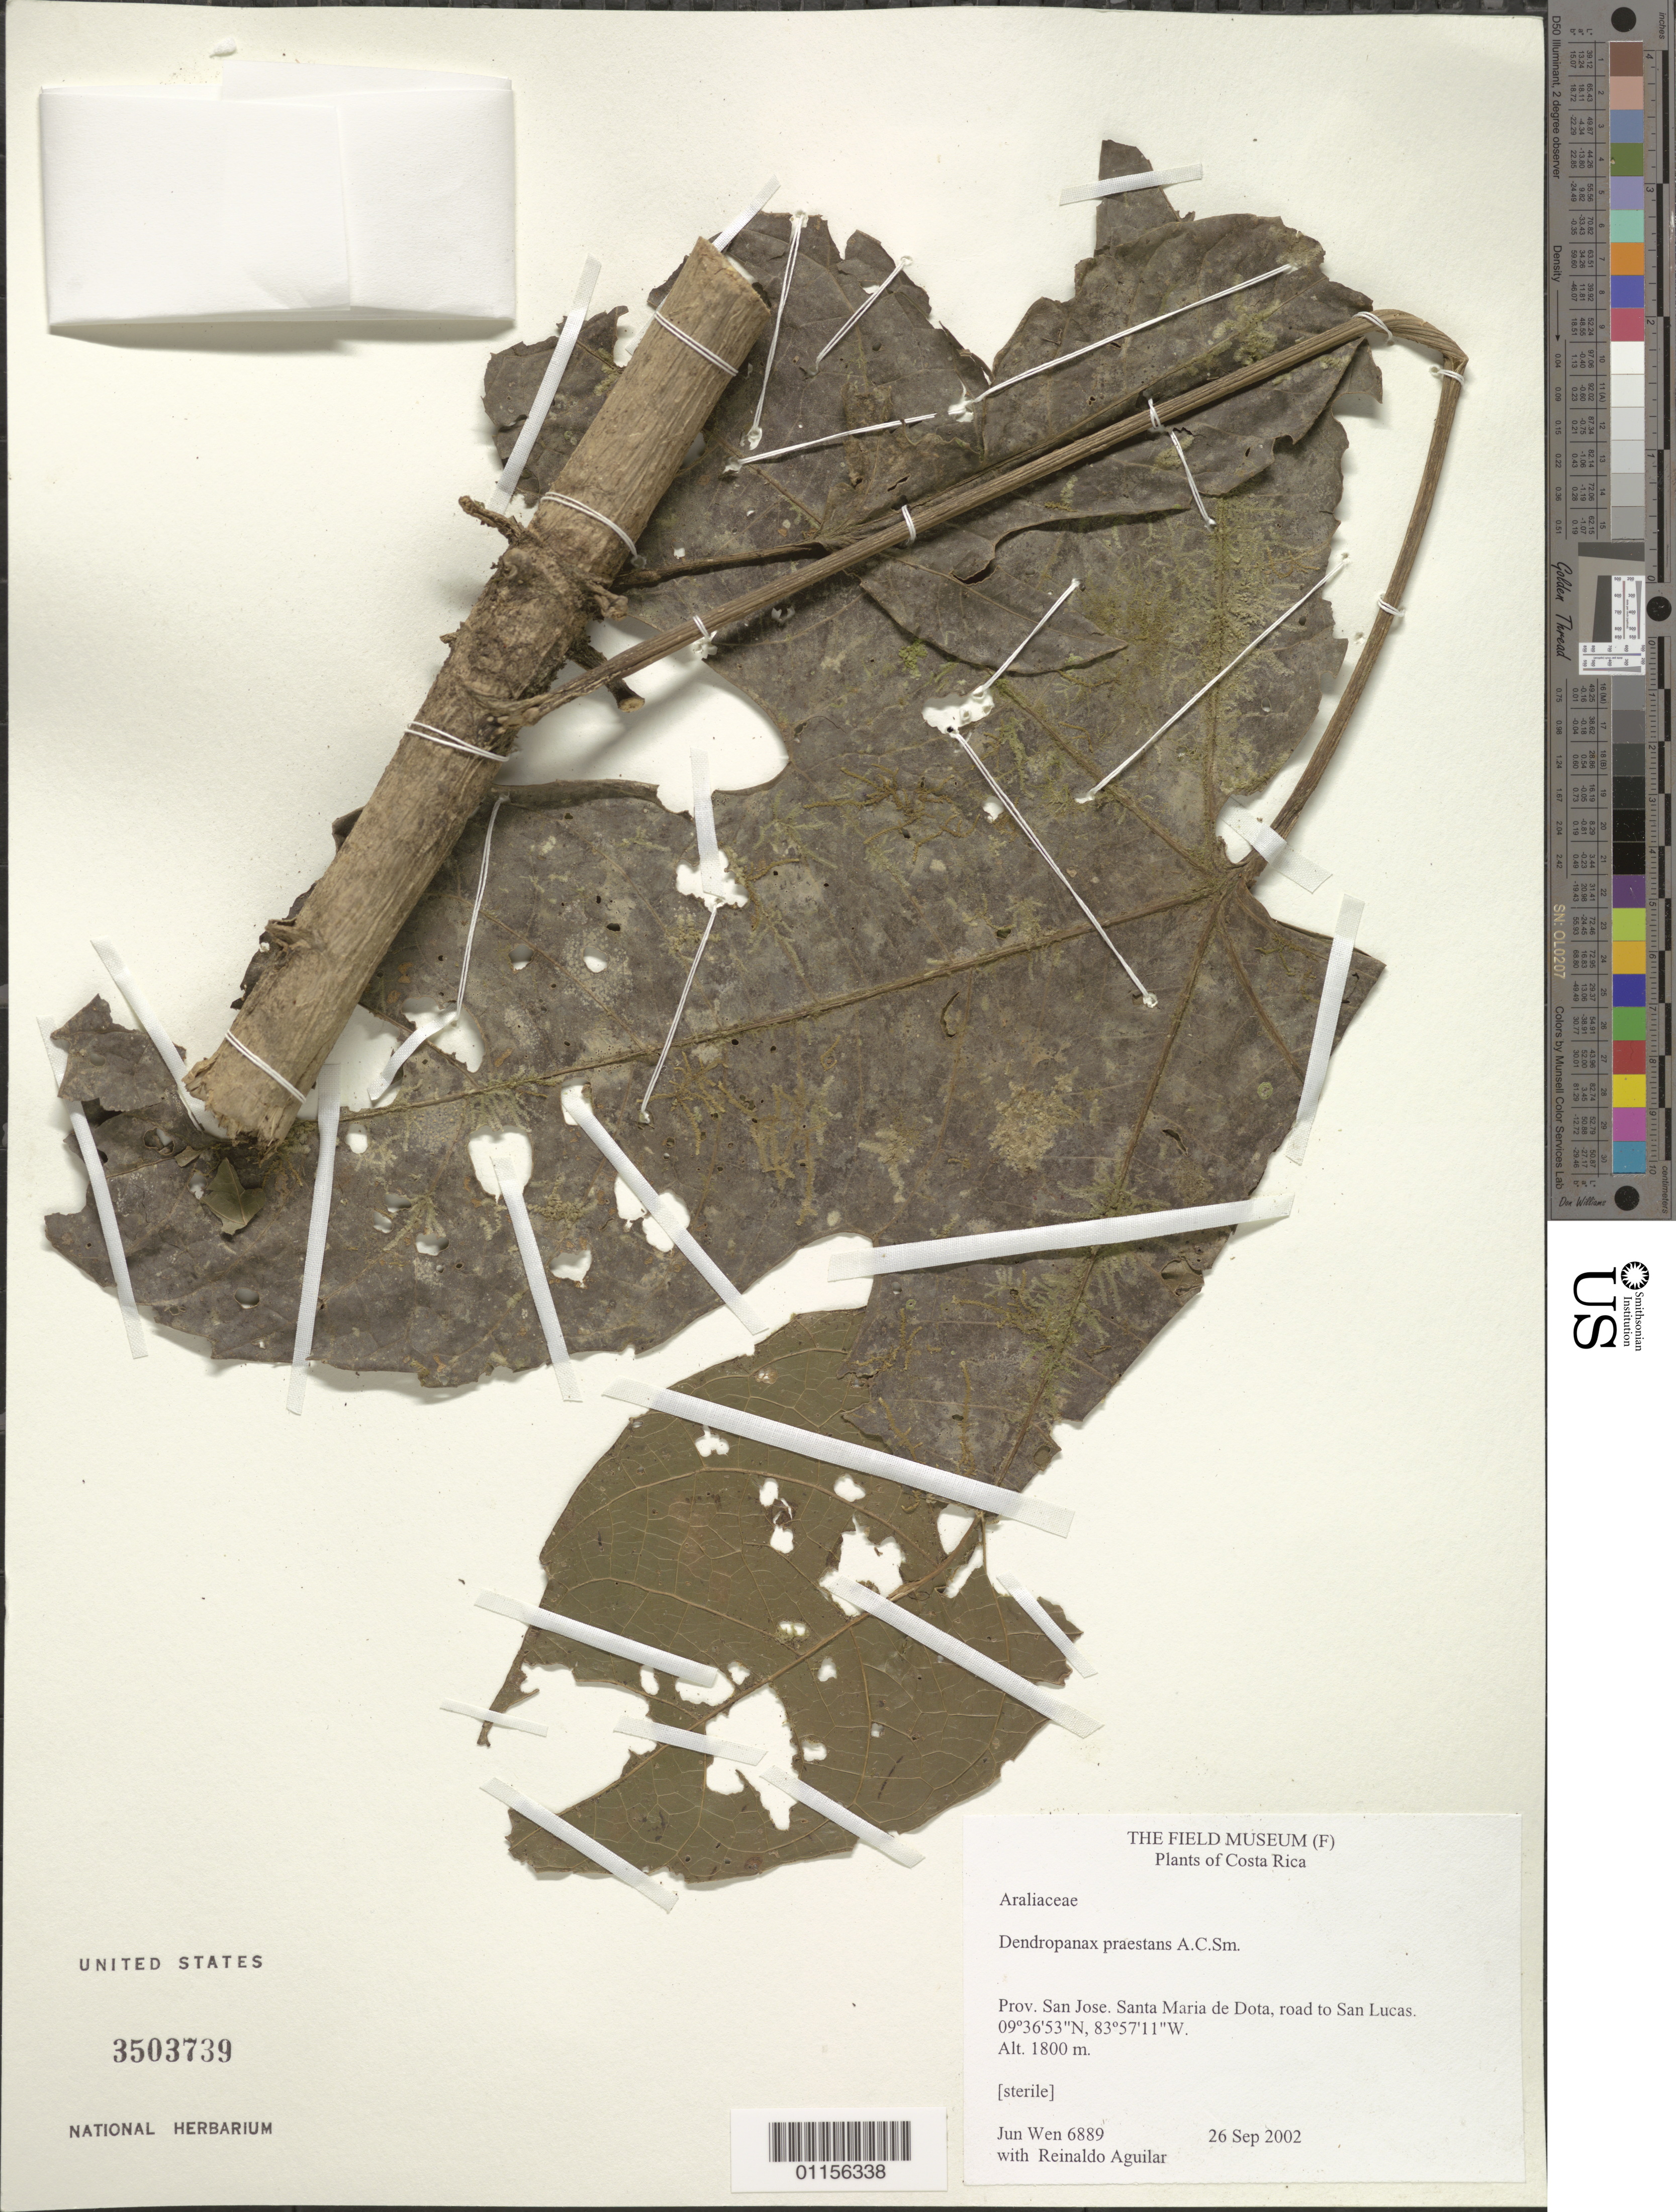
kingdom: Plantae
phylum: Tracheophyta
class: Magnoliopsida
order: Apiales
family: Araliaceae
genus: Dendropanax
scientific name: Dendropanax praestans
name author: Standl.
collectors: J. Wen & R. Aguilar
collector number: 6889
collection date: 2002-09-26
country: Costa Rica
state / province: San José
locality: Santa Maria de Dota, Rd to San Lucas.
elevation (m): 1800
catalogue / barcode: US 3503739